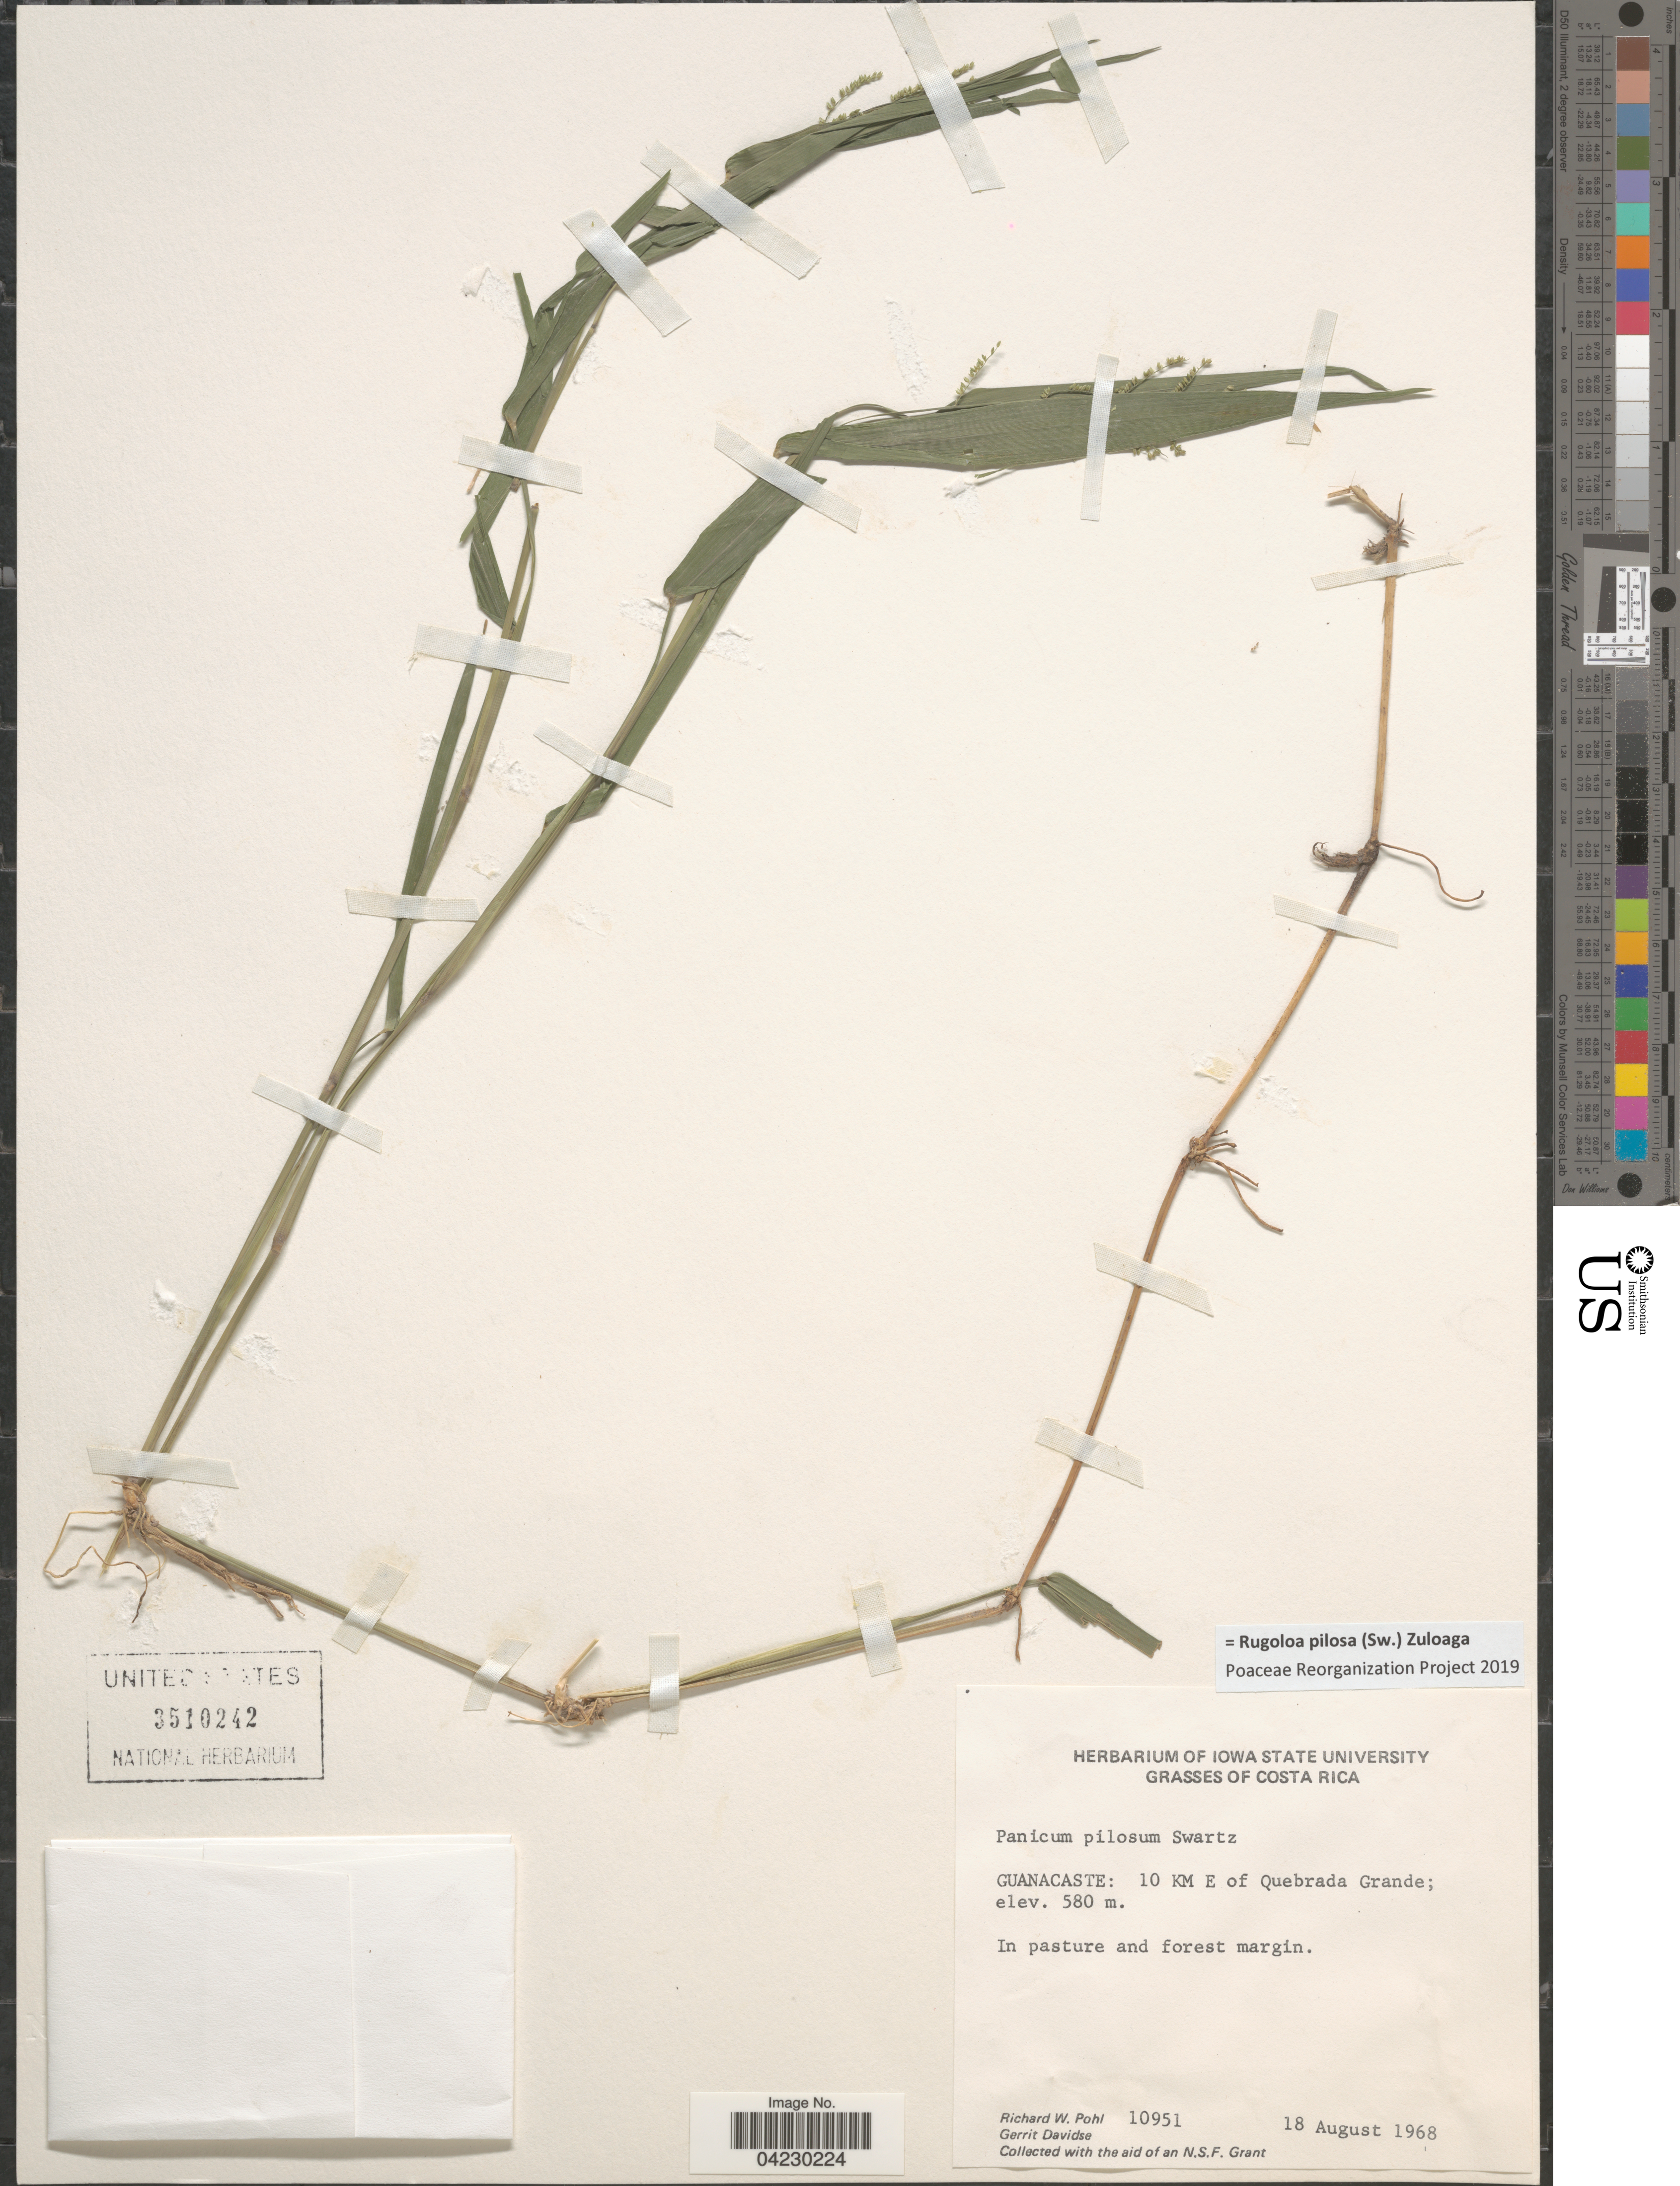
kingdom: Plantae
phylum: Tracheophyta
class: Liliopsida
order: Poales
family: Poaceae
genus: Rugoloa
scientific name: Rugoloa pilosa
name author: (Sw.) Zuloaga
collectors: R. W. Pohl & G. Davidse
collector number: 10951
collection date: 1968-08-18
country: Costa Rica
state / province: Guanacaste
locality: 10 KM E of Quebrada Grande. In pasture and margin.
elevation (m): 580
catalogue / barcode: US 3510242